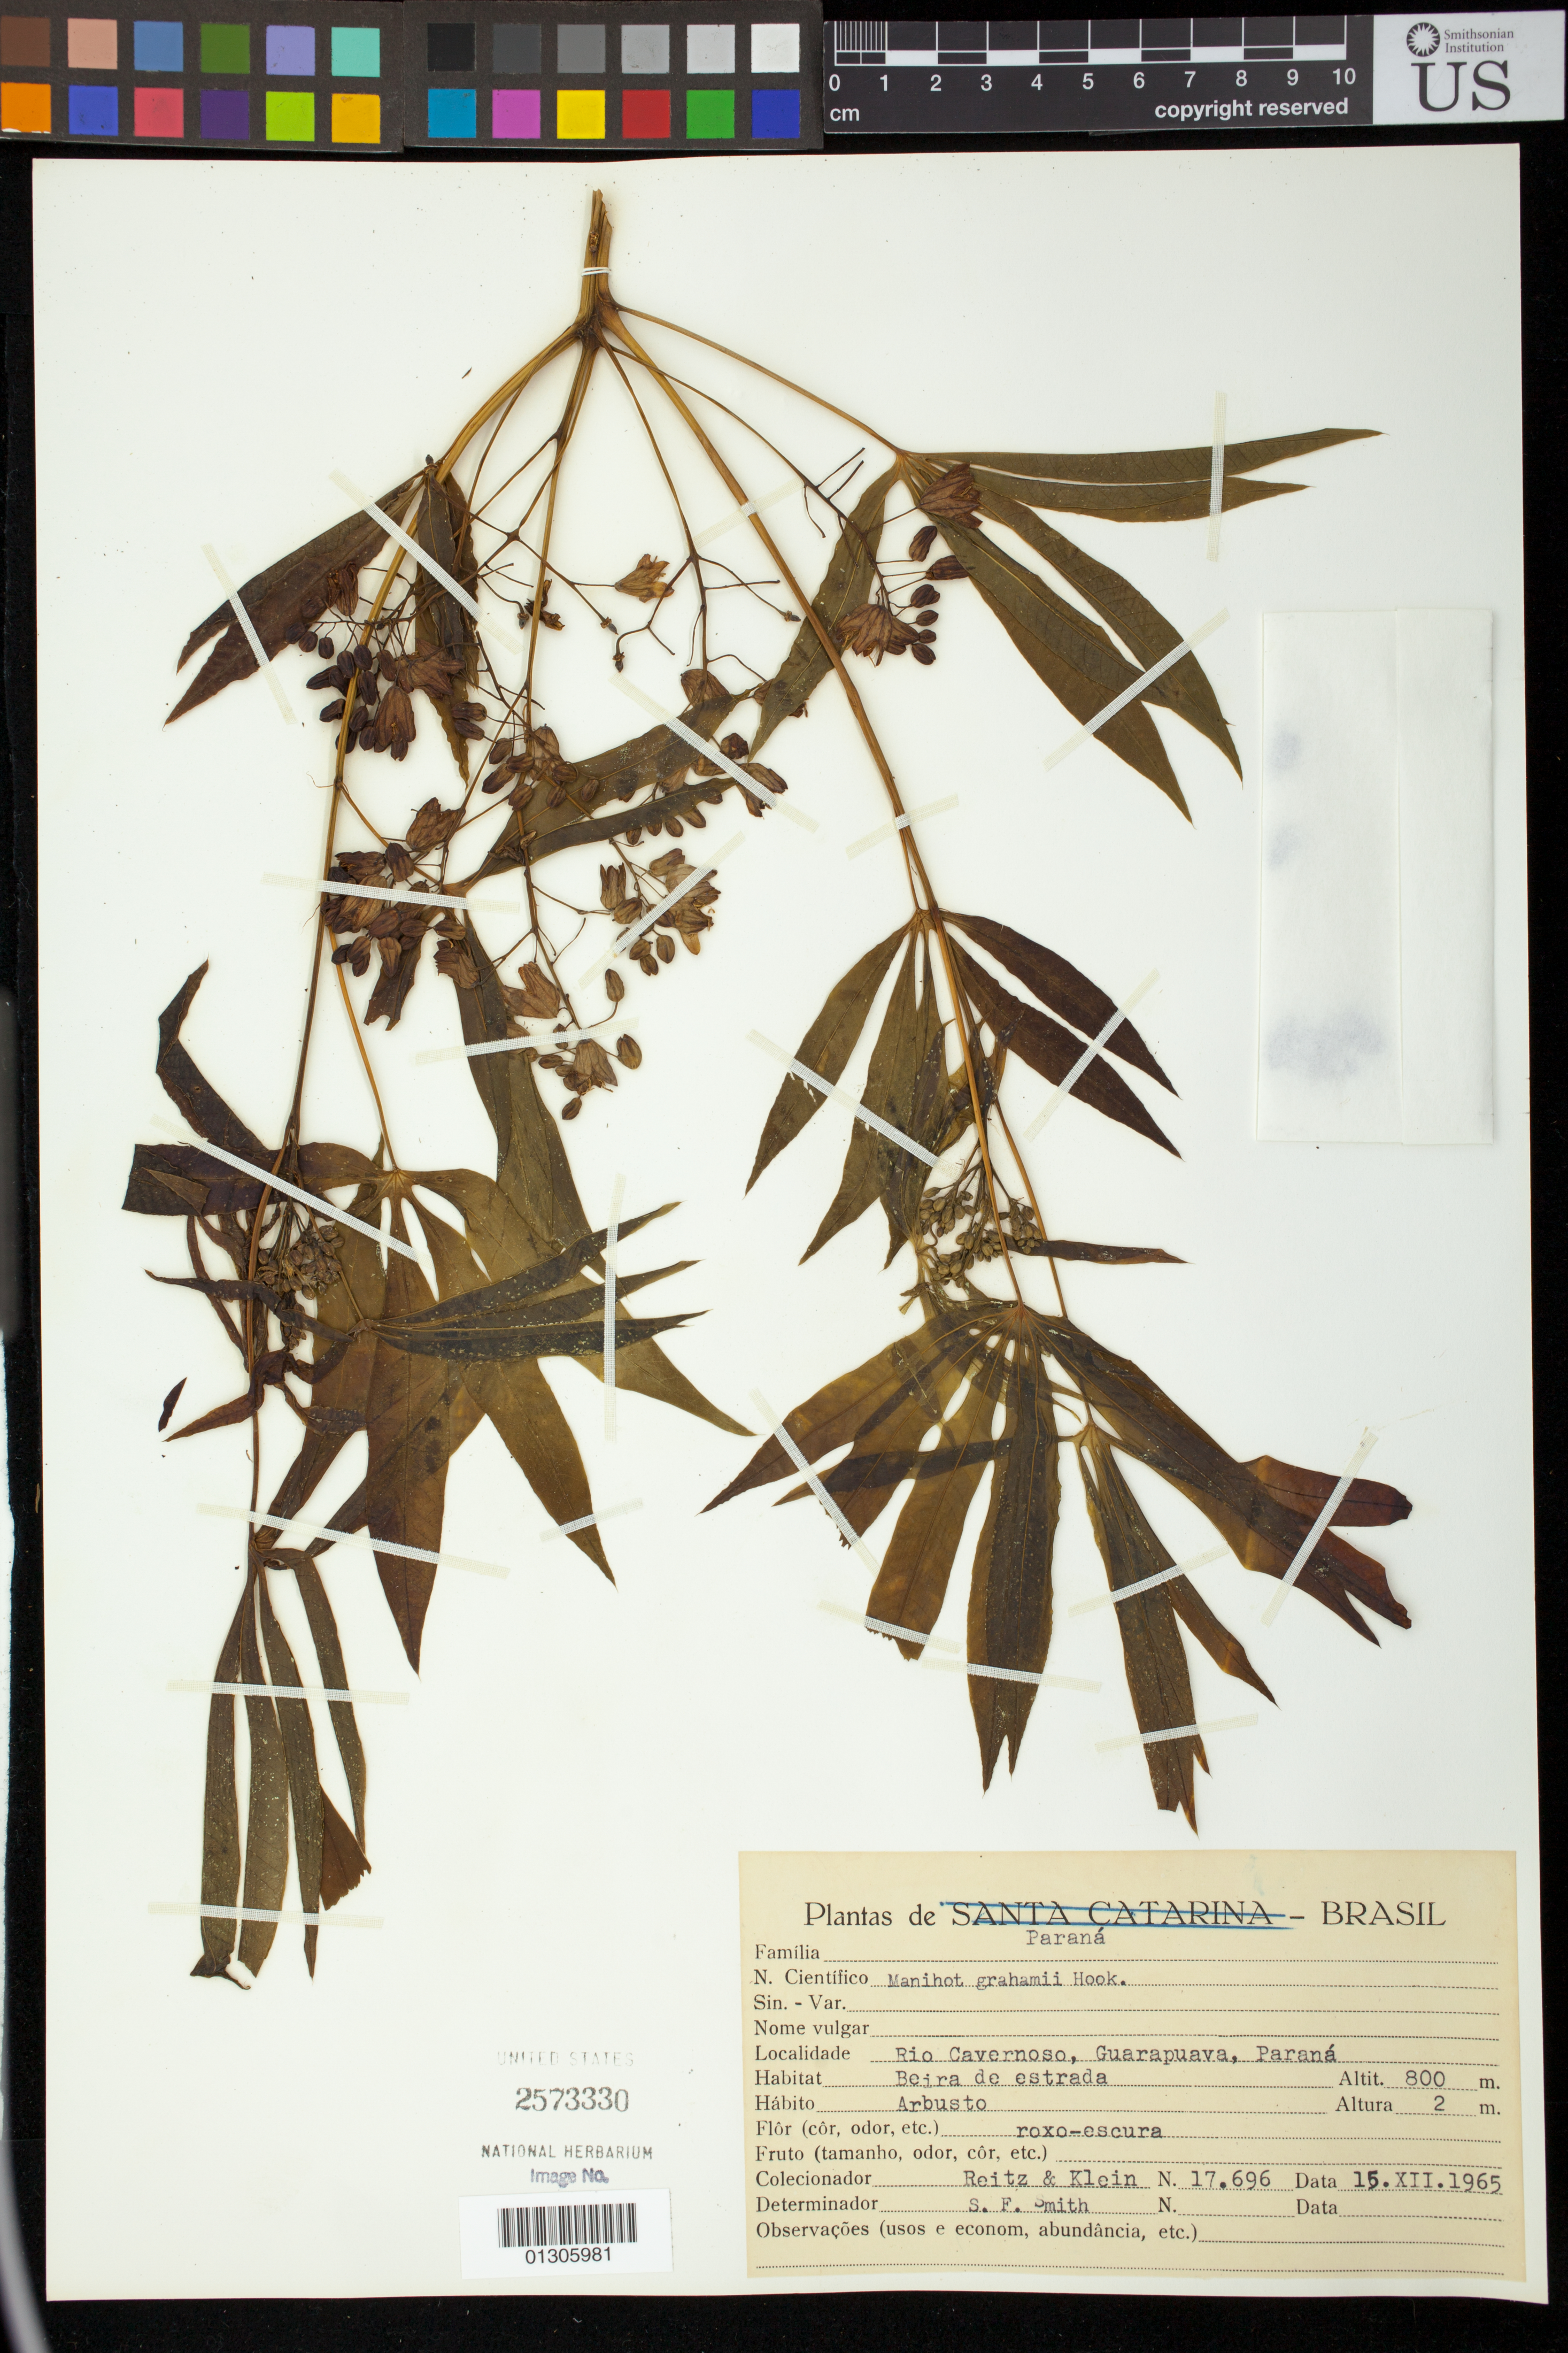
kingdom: Plantae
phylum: Tracheophyta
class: Magnoliopsida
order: Malpighiales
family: Euphorbiaceae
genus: Manihot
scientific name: Manihot guaranitica subsp. guaranitica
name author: Chodat & Hassl.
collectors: R. Reitz & Klein, --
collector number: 17.696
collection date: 1965-12-15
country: Brazil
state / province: Paraná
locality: Rio Cavernoso, Guarapuava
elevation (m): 800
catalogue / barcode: US 2573330